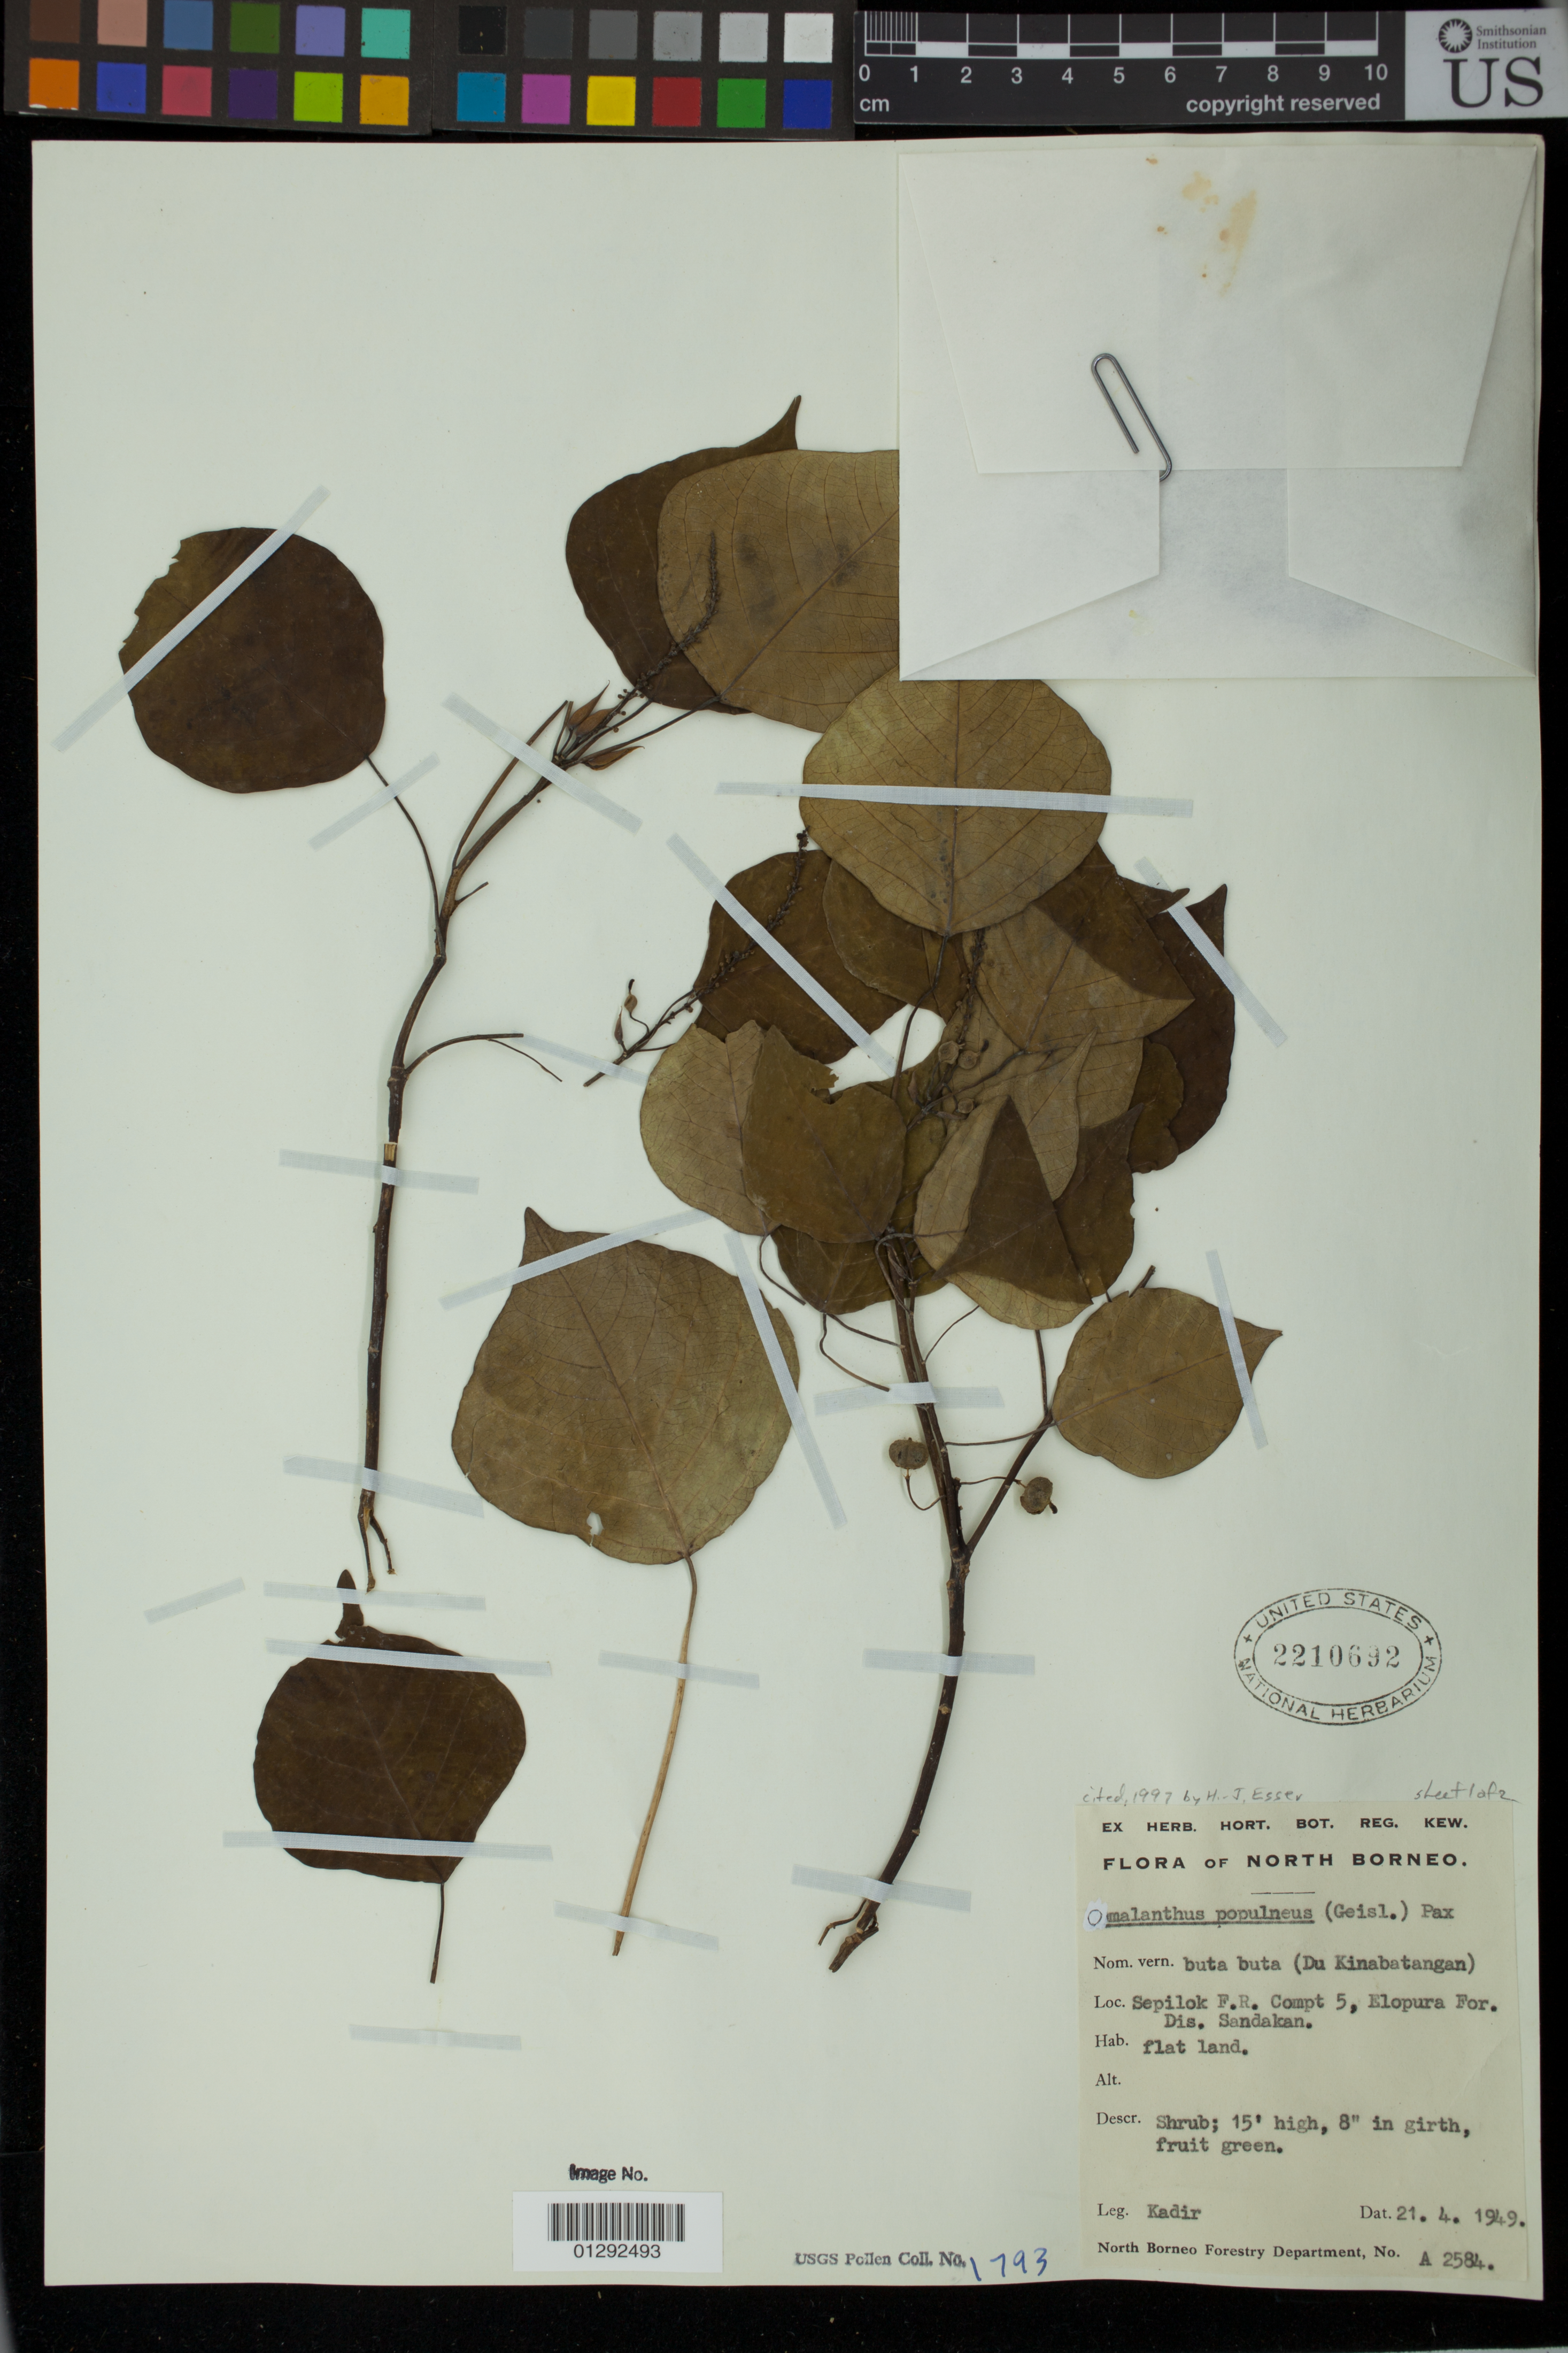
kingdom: Plantae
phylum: Tracheophyta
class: Magnoliopsida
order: Malpighiales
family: Euphorbiaceae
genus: Homalanthus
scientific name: Homalanthus populneus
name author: (Geiseler) Kuntze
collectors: -. Kadir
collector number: A 2584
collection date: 1949-04-21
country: Malaysia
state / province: Sabah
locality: Sepilok F.R. Compt 5, Elopura For.. Dis. Sandakan.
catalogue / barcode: US 2210692